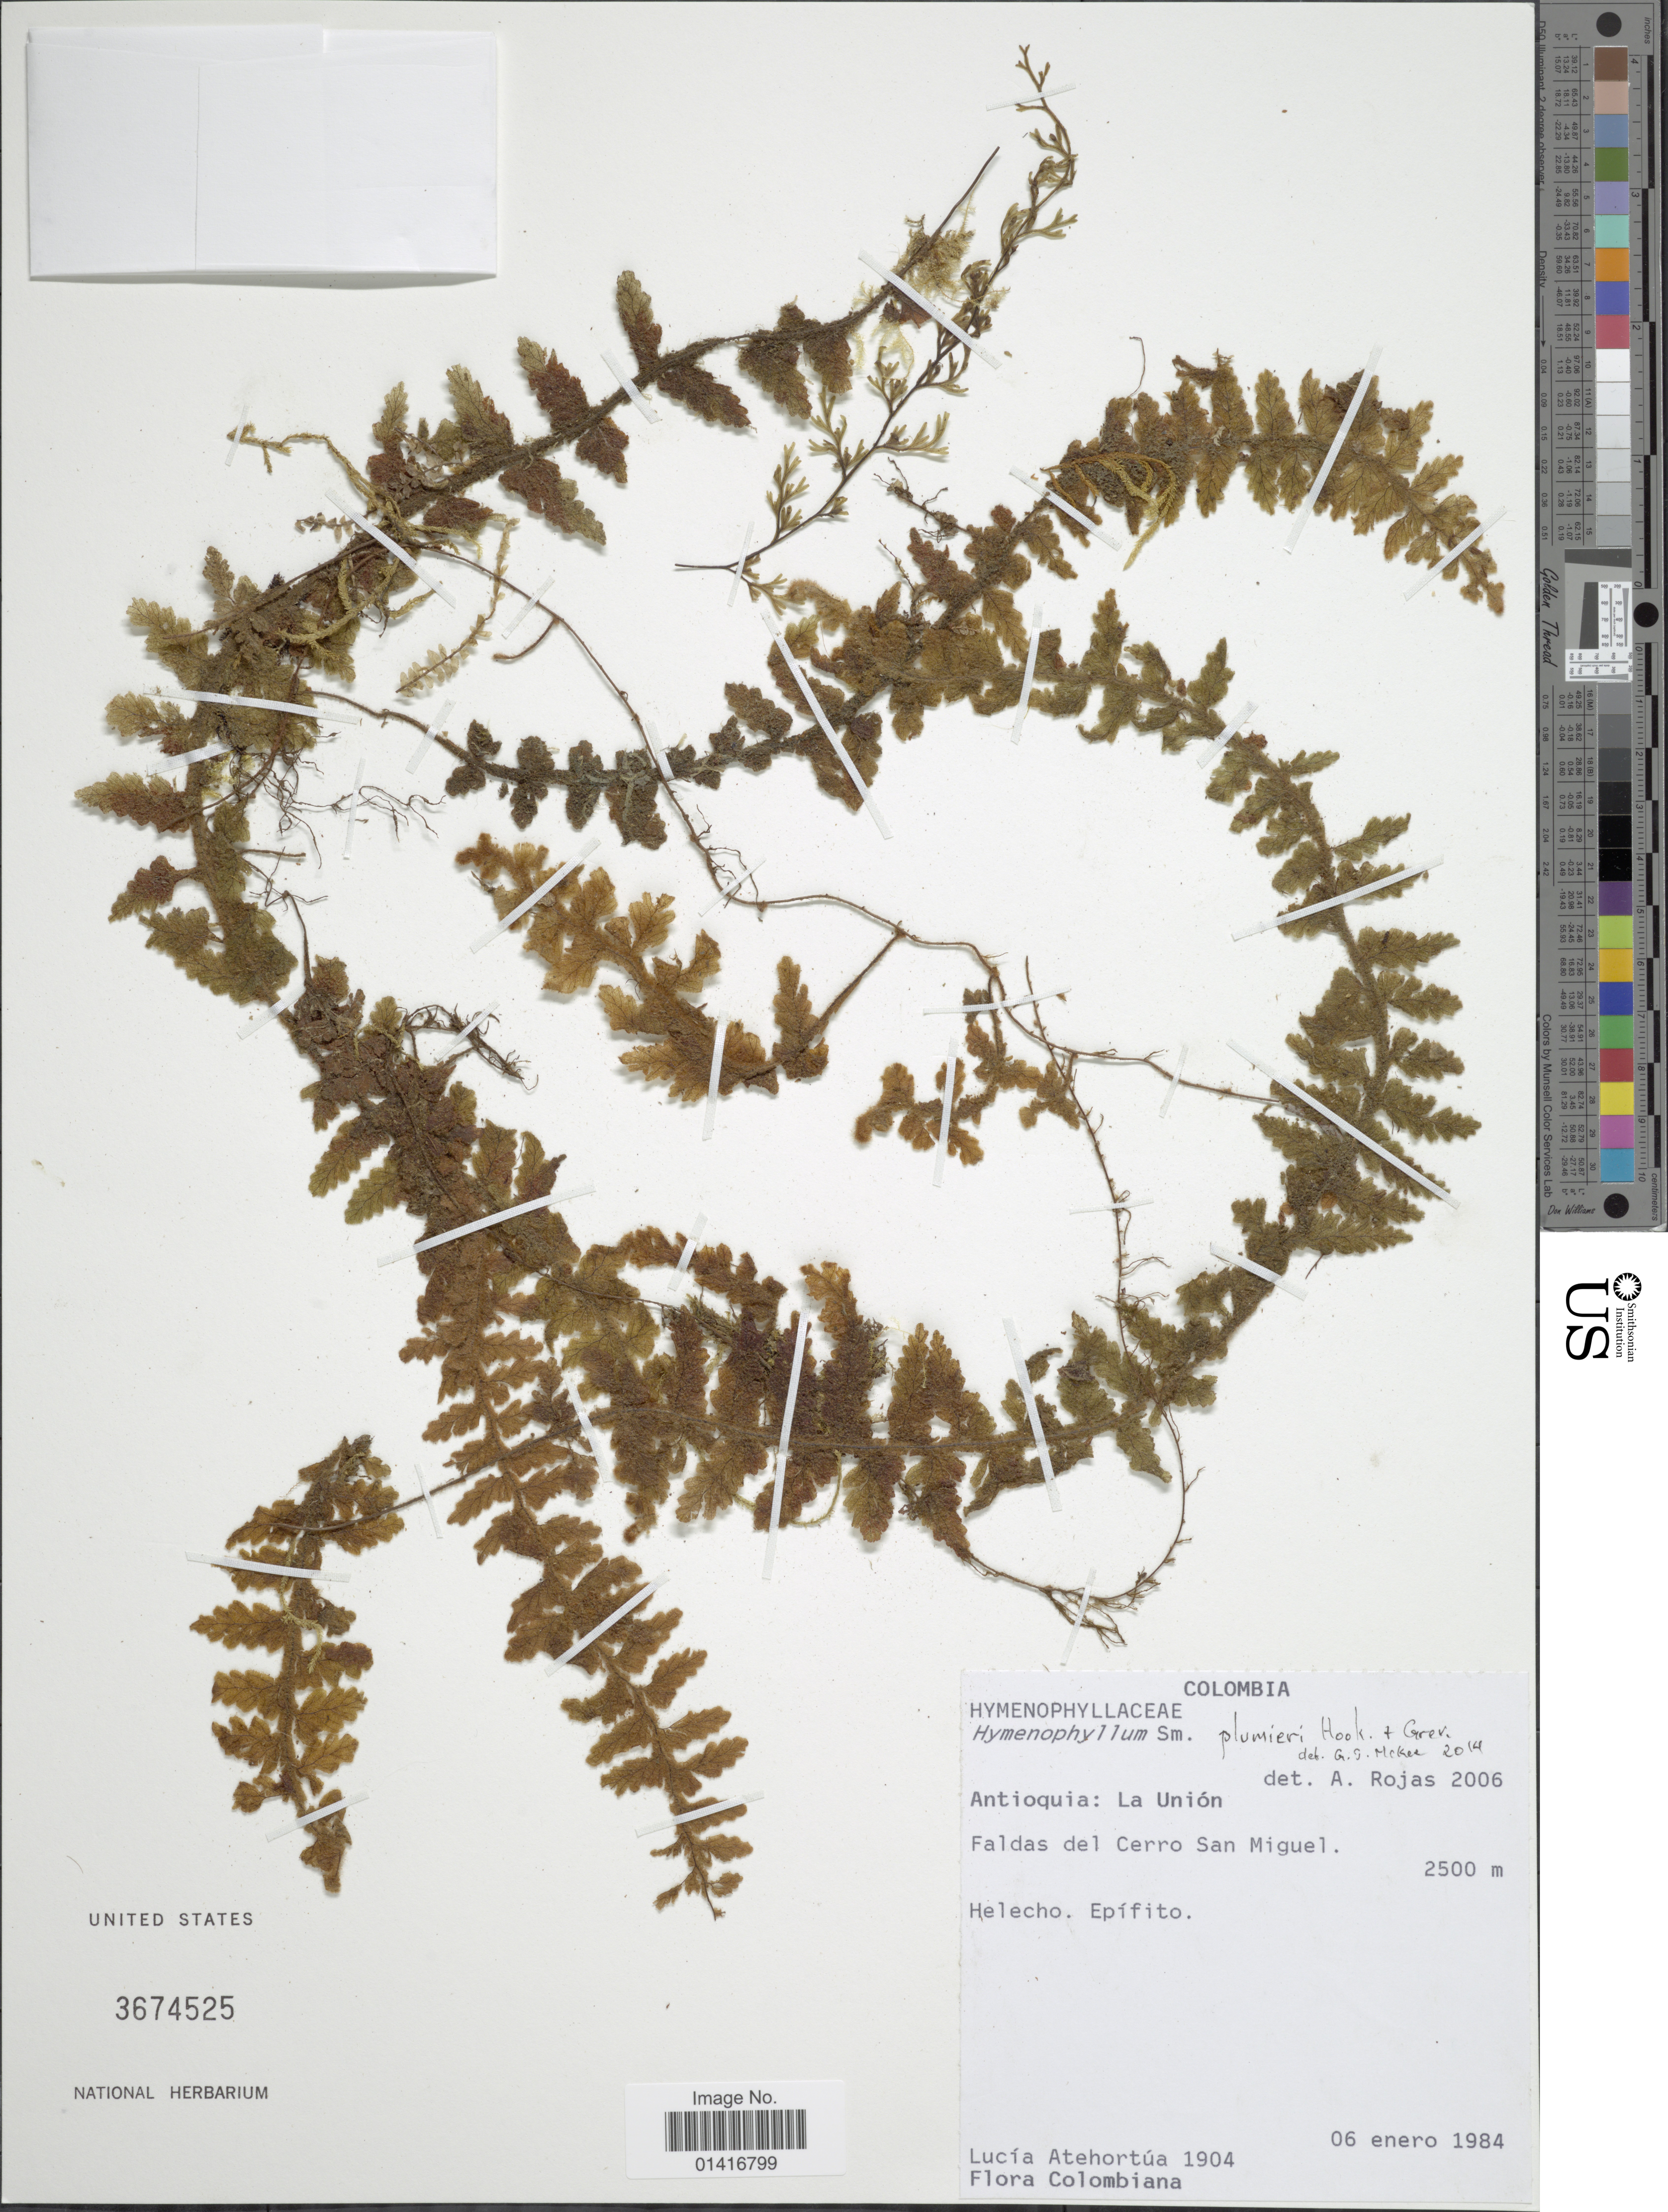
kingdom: Plantae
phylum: Tracheophyta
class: Polypodiopsida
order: Hymenophyllales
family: Hymenophyllaceae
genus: Hymenophyllum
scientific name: Hymenophyllum plumieri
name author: Hook. & Grev.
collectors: L. Atehortúa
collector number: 1904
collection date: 1984-01-06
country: Colombia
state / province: Antioquia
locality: La Unión. Faldas del Cerro San Miguel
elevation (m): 2500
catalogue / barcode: US 3674525